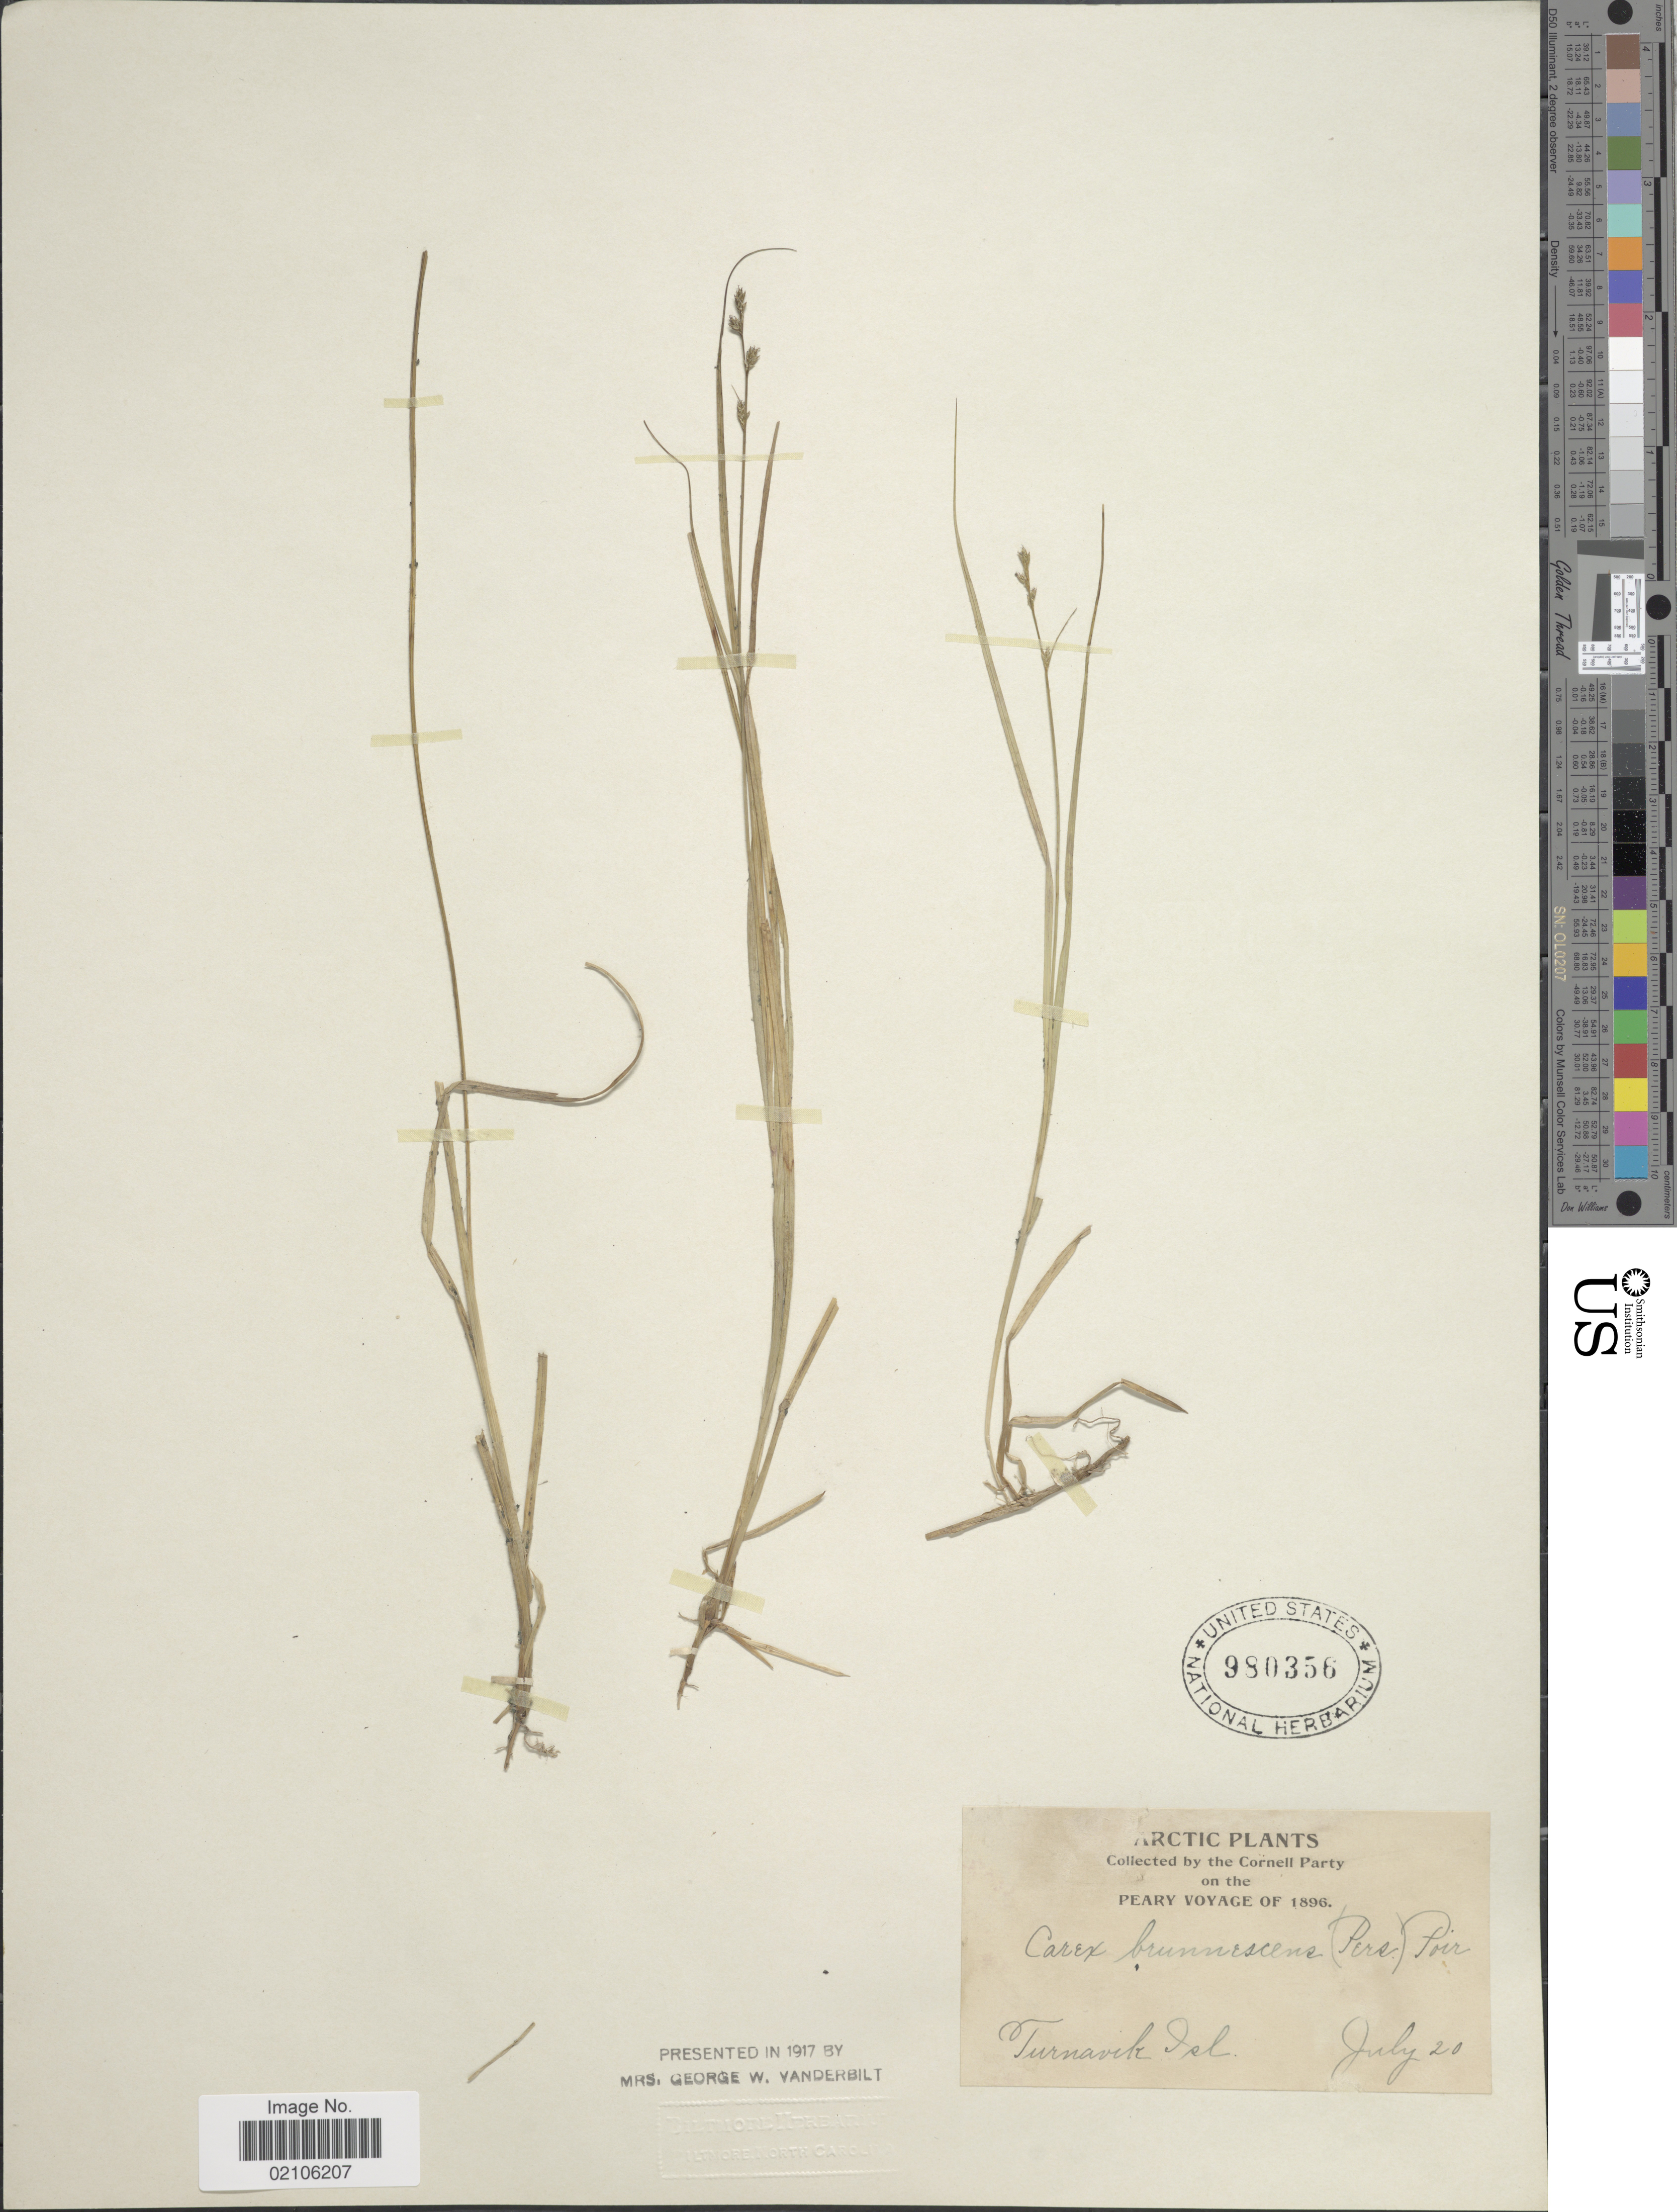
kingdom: Plantae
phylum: Tracheophyta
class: Liliopsida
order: Poales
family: Cyperaceae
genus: Carex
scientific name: Carex brunnescens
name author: (Pers.) Poir.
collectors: Cornell Party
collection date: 1896-07-20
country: Canada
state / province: Newfoundland and Labrador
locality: Arctic, Peary Voyage, Turnavik Isl.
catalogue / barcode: US 980356